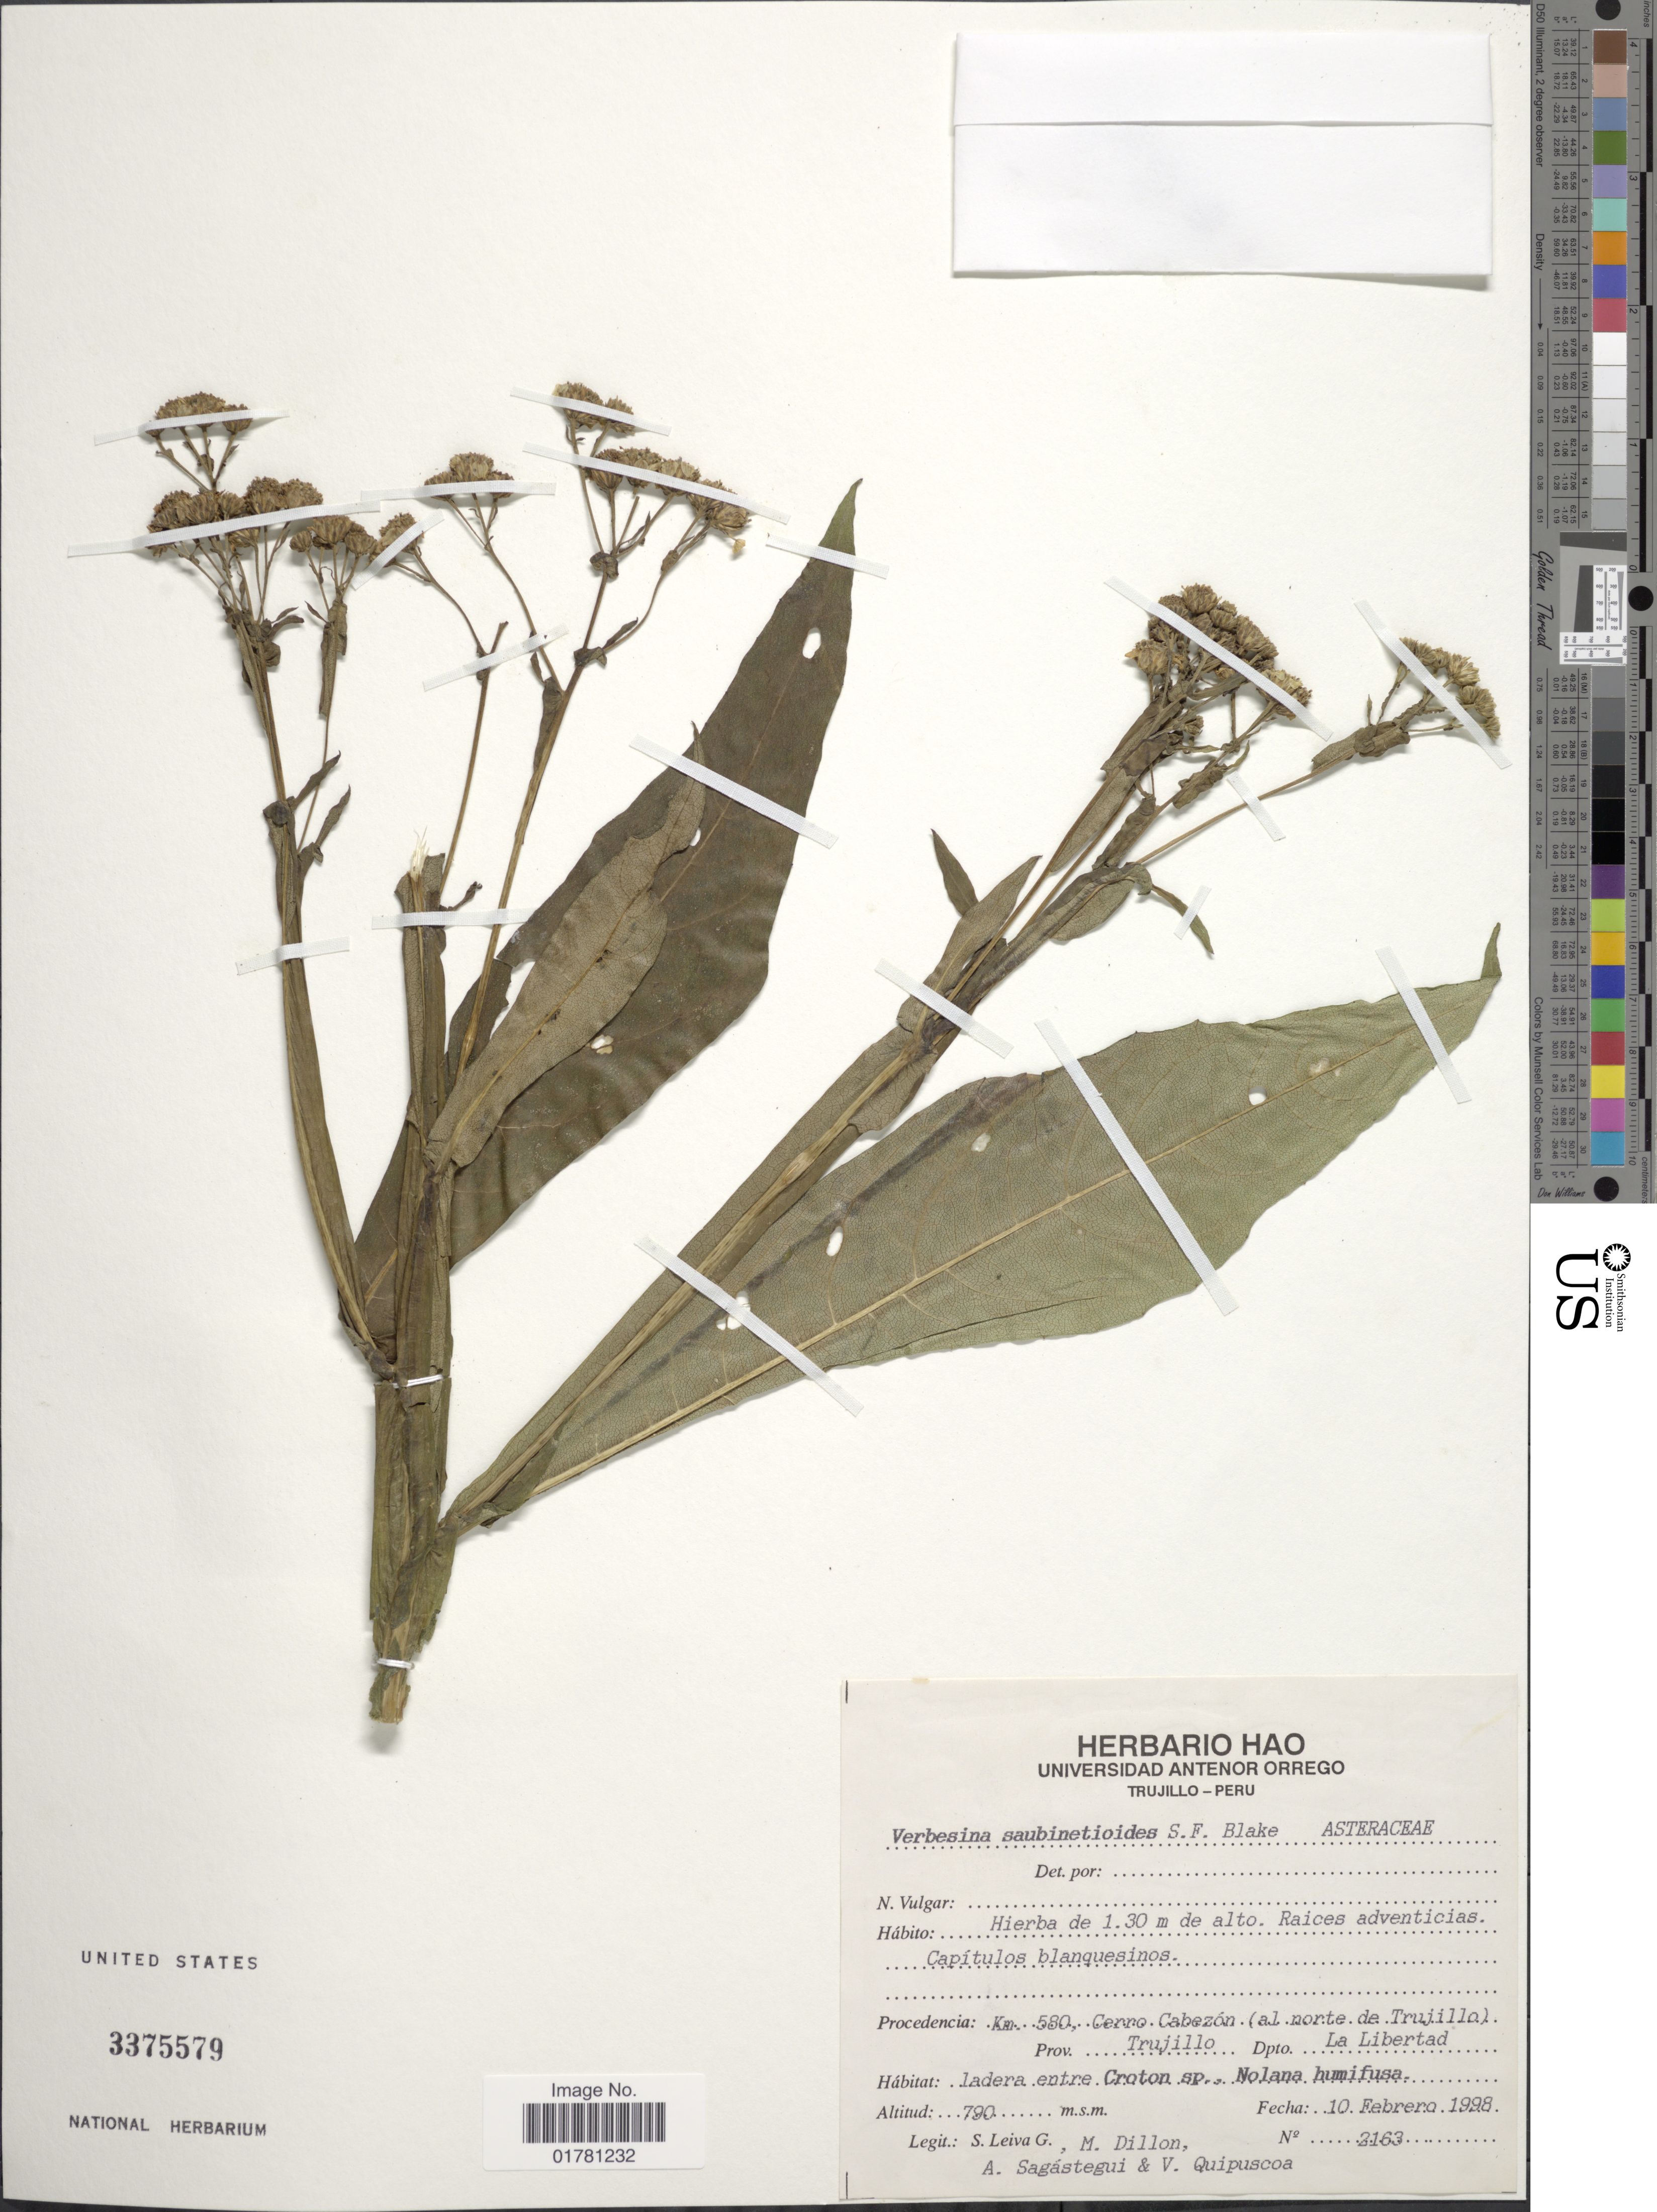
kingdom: Plantae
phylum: Tracheophyta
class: Magnoliopsida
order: Asterales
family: Asteraceae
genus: Verbesina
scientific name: Verbesina saubinetioides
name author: S.F. Blake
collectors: S. Leiva G., M. O. Dillon, A. Sagástegui A. & V. Quipuscoa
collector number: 2163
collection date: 1998-02-10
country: Peru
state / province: La Libertad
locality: Km 580 Cerro Cabezón (al norte de Trujillo, Prov. Trujillo, Dpto La Libertad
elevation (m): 790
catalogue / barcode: US 3375579